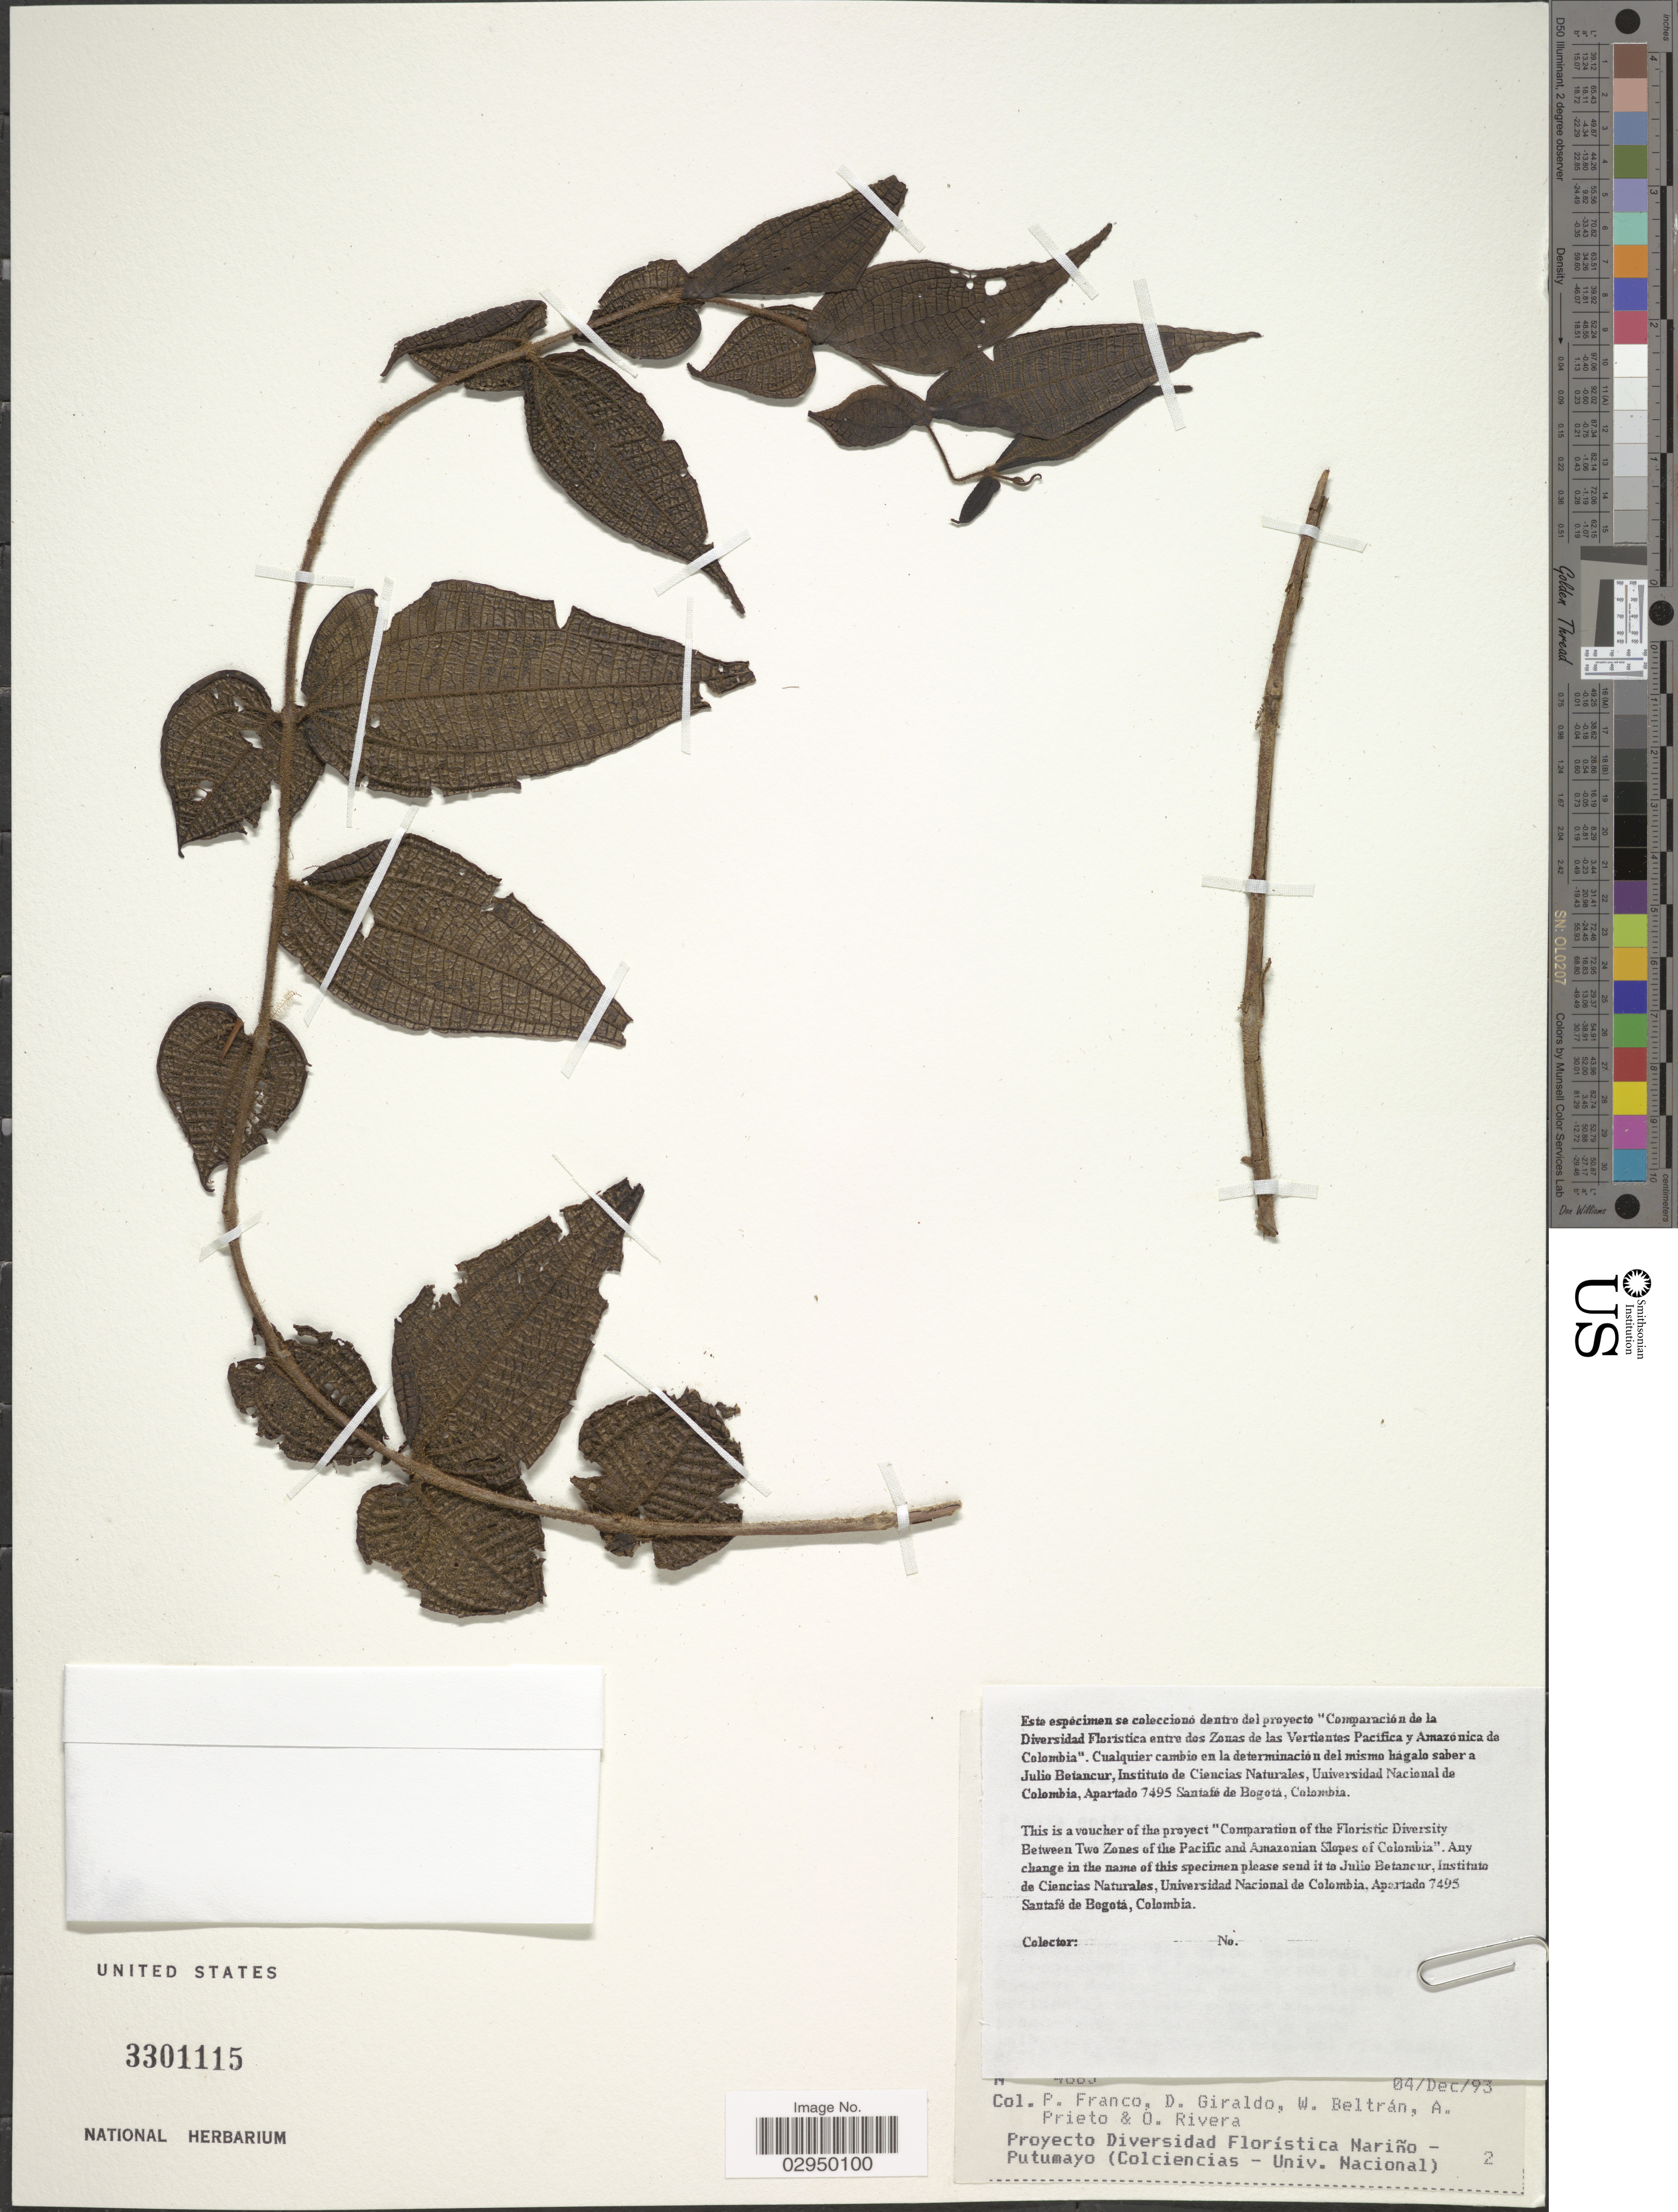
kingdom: Plantae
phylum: Tracheophyta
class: Magnoliopsida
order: Myrtales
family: Melastomataceae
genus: Clidemia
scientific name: Clidemia sp.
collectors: P. Franco, D. Giraldo, W. Beltran, A. Prieto & O. Rivera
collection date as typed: Transcribed d/m/y: 4/12/93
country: Colombia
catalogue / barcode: US 3301115